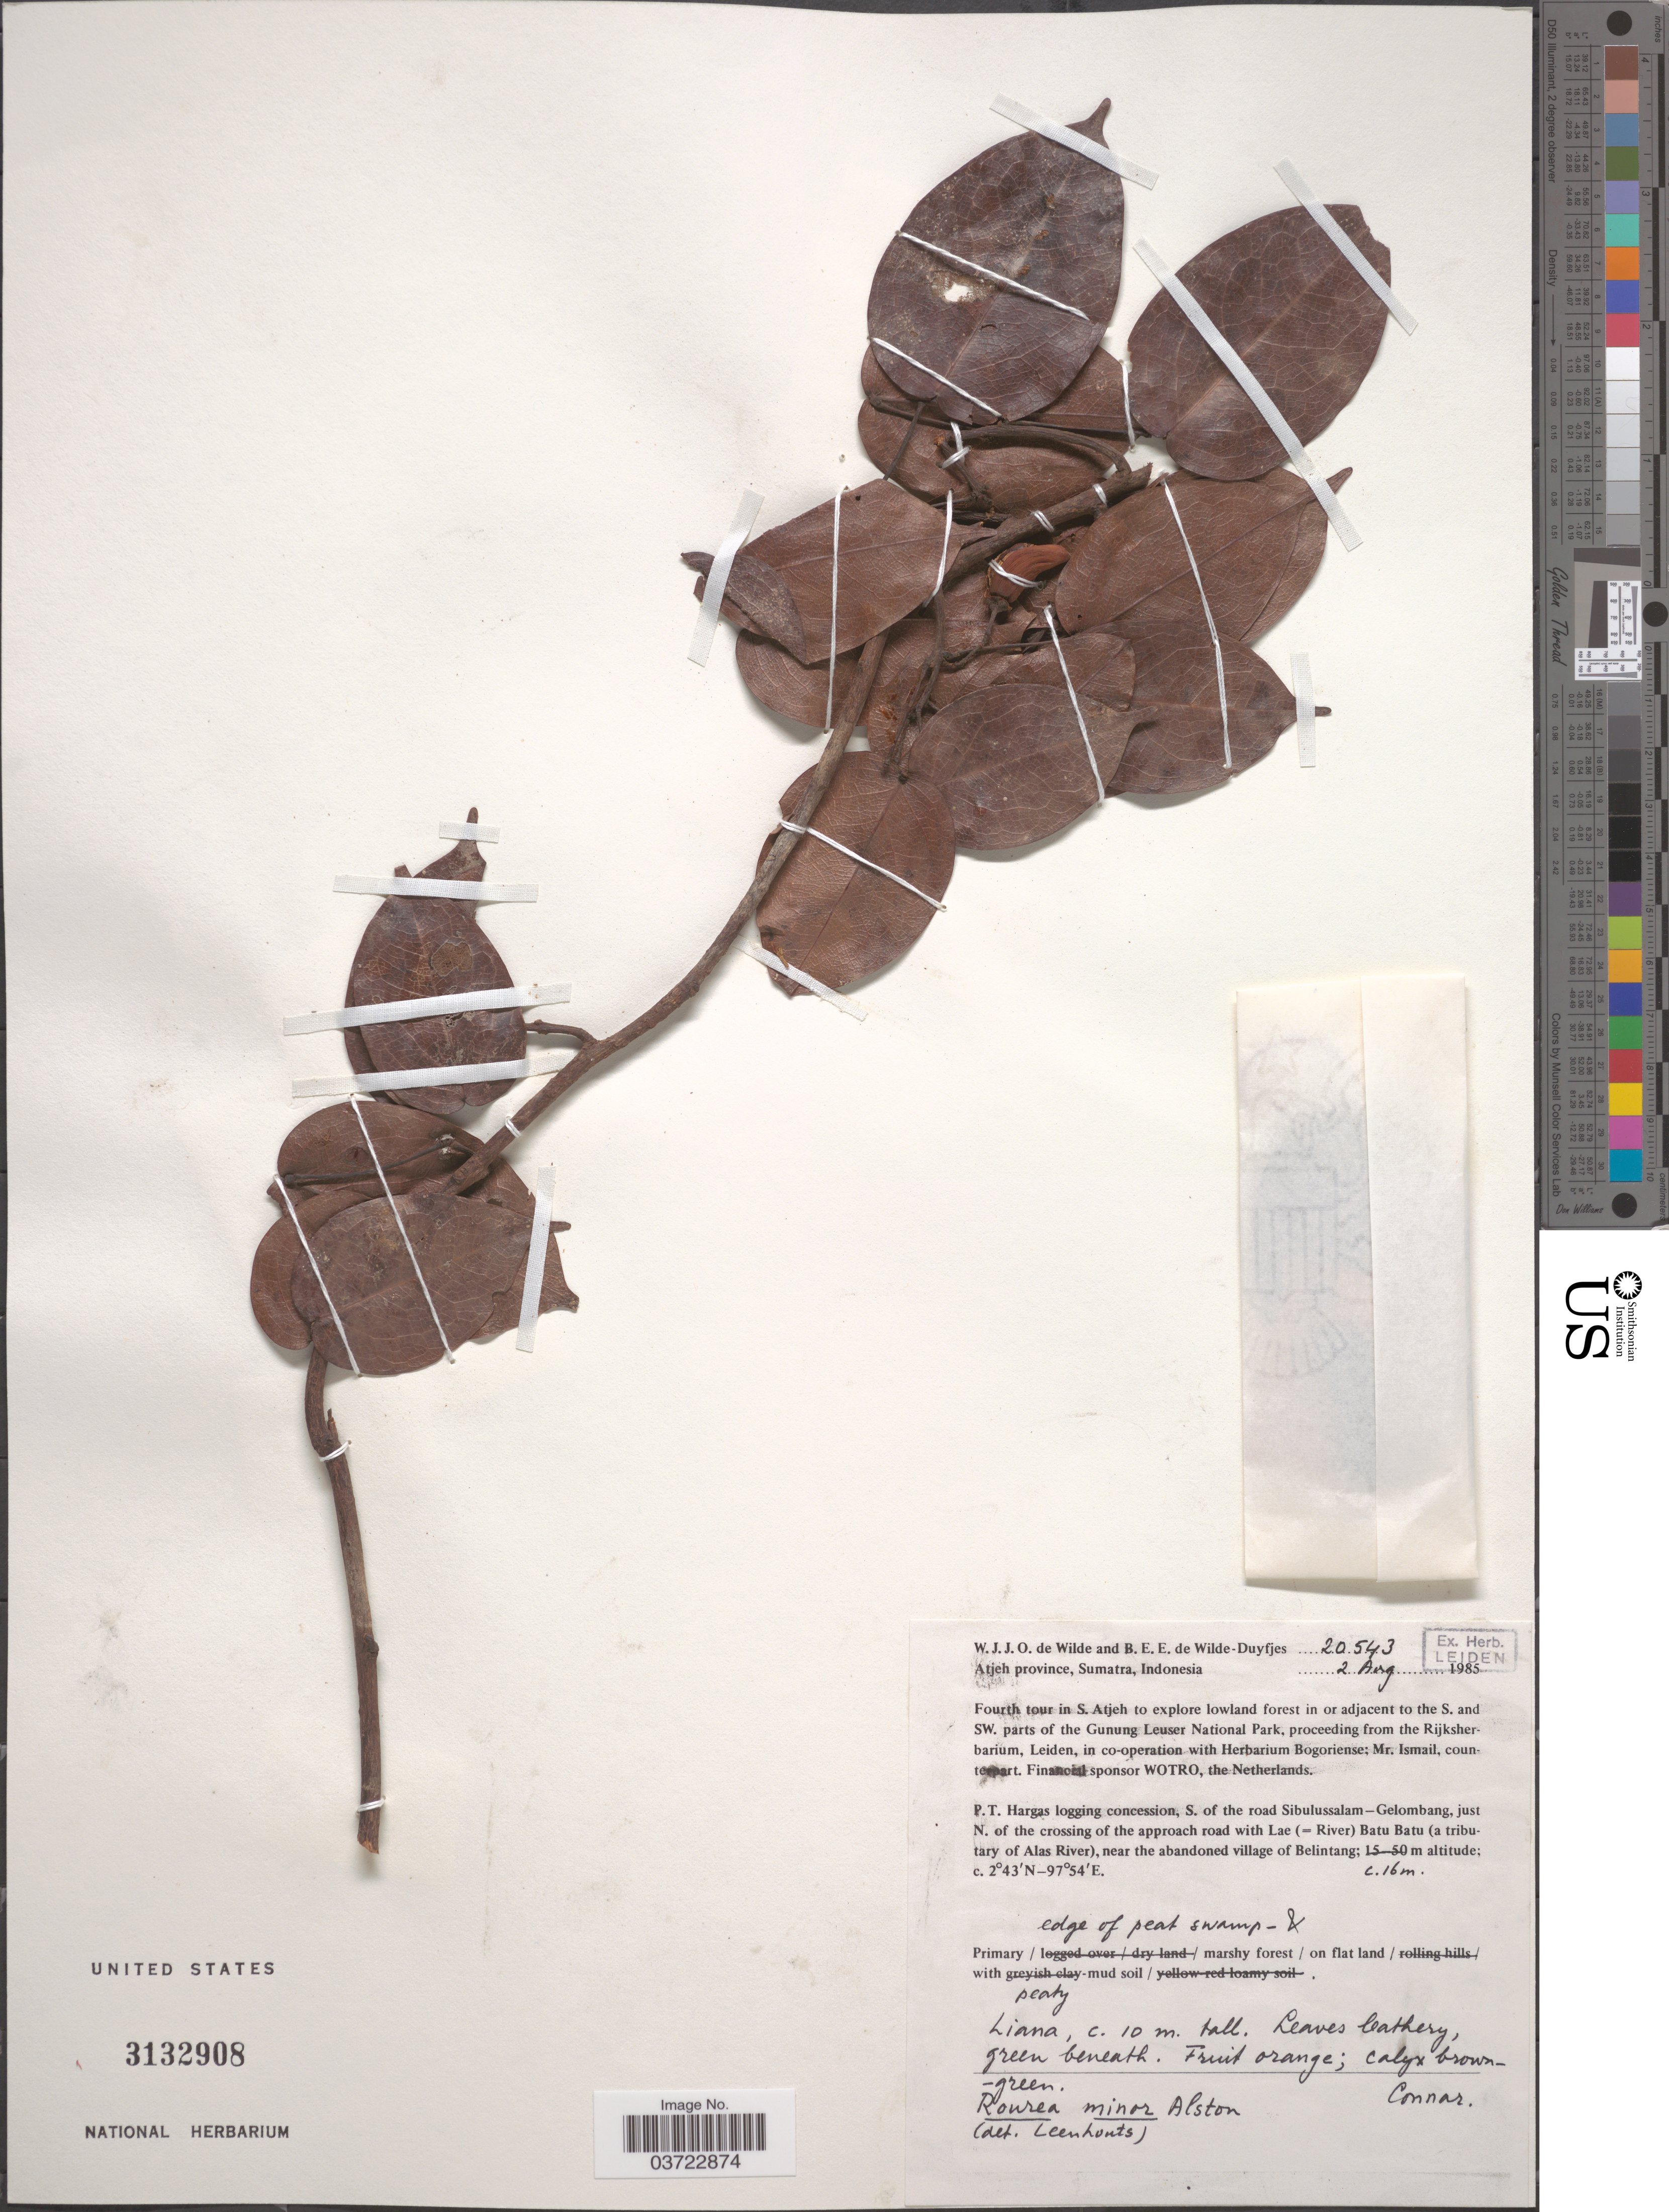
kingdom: Plantae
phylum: Tracheophyta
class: Magnoliopsida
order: Oxalidales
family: Connaraceae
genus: Rourea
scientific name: Rourea minor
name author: (Gaertn.) Leenh.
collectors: W. J. de Wilde & B. E. de Wilde-Duyfjes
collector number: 20543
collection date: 1985-08-02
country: Indonesia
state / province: Sumatra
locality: Atjeh Province. S. Atjeh. P. T. Hargas logging concession, S. of the road Sibulussalam - Gelombang, just N. of the crossing of the approach road with Lae (=River) Batu Batu (a tributary of Alas River), near the abandoned village of Belintang.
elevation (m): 16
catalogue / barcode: US 3132908